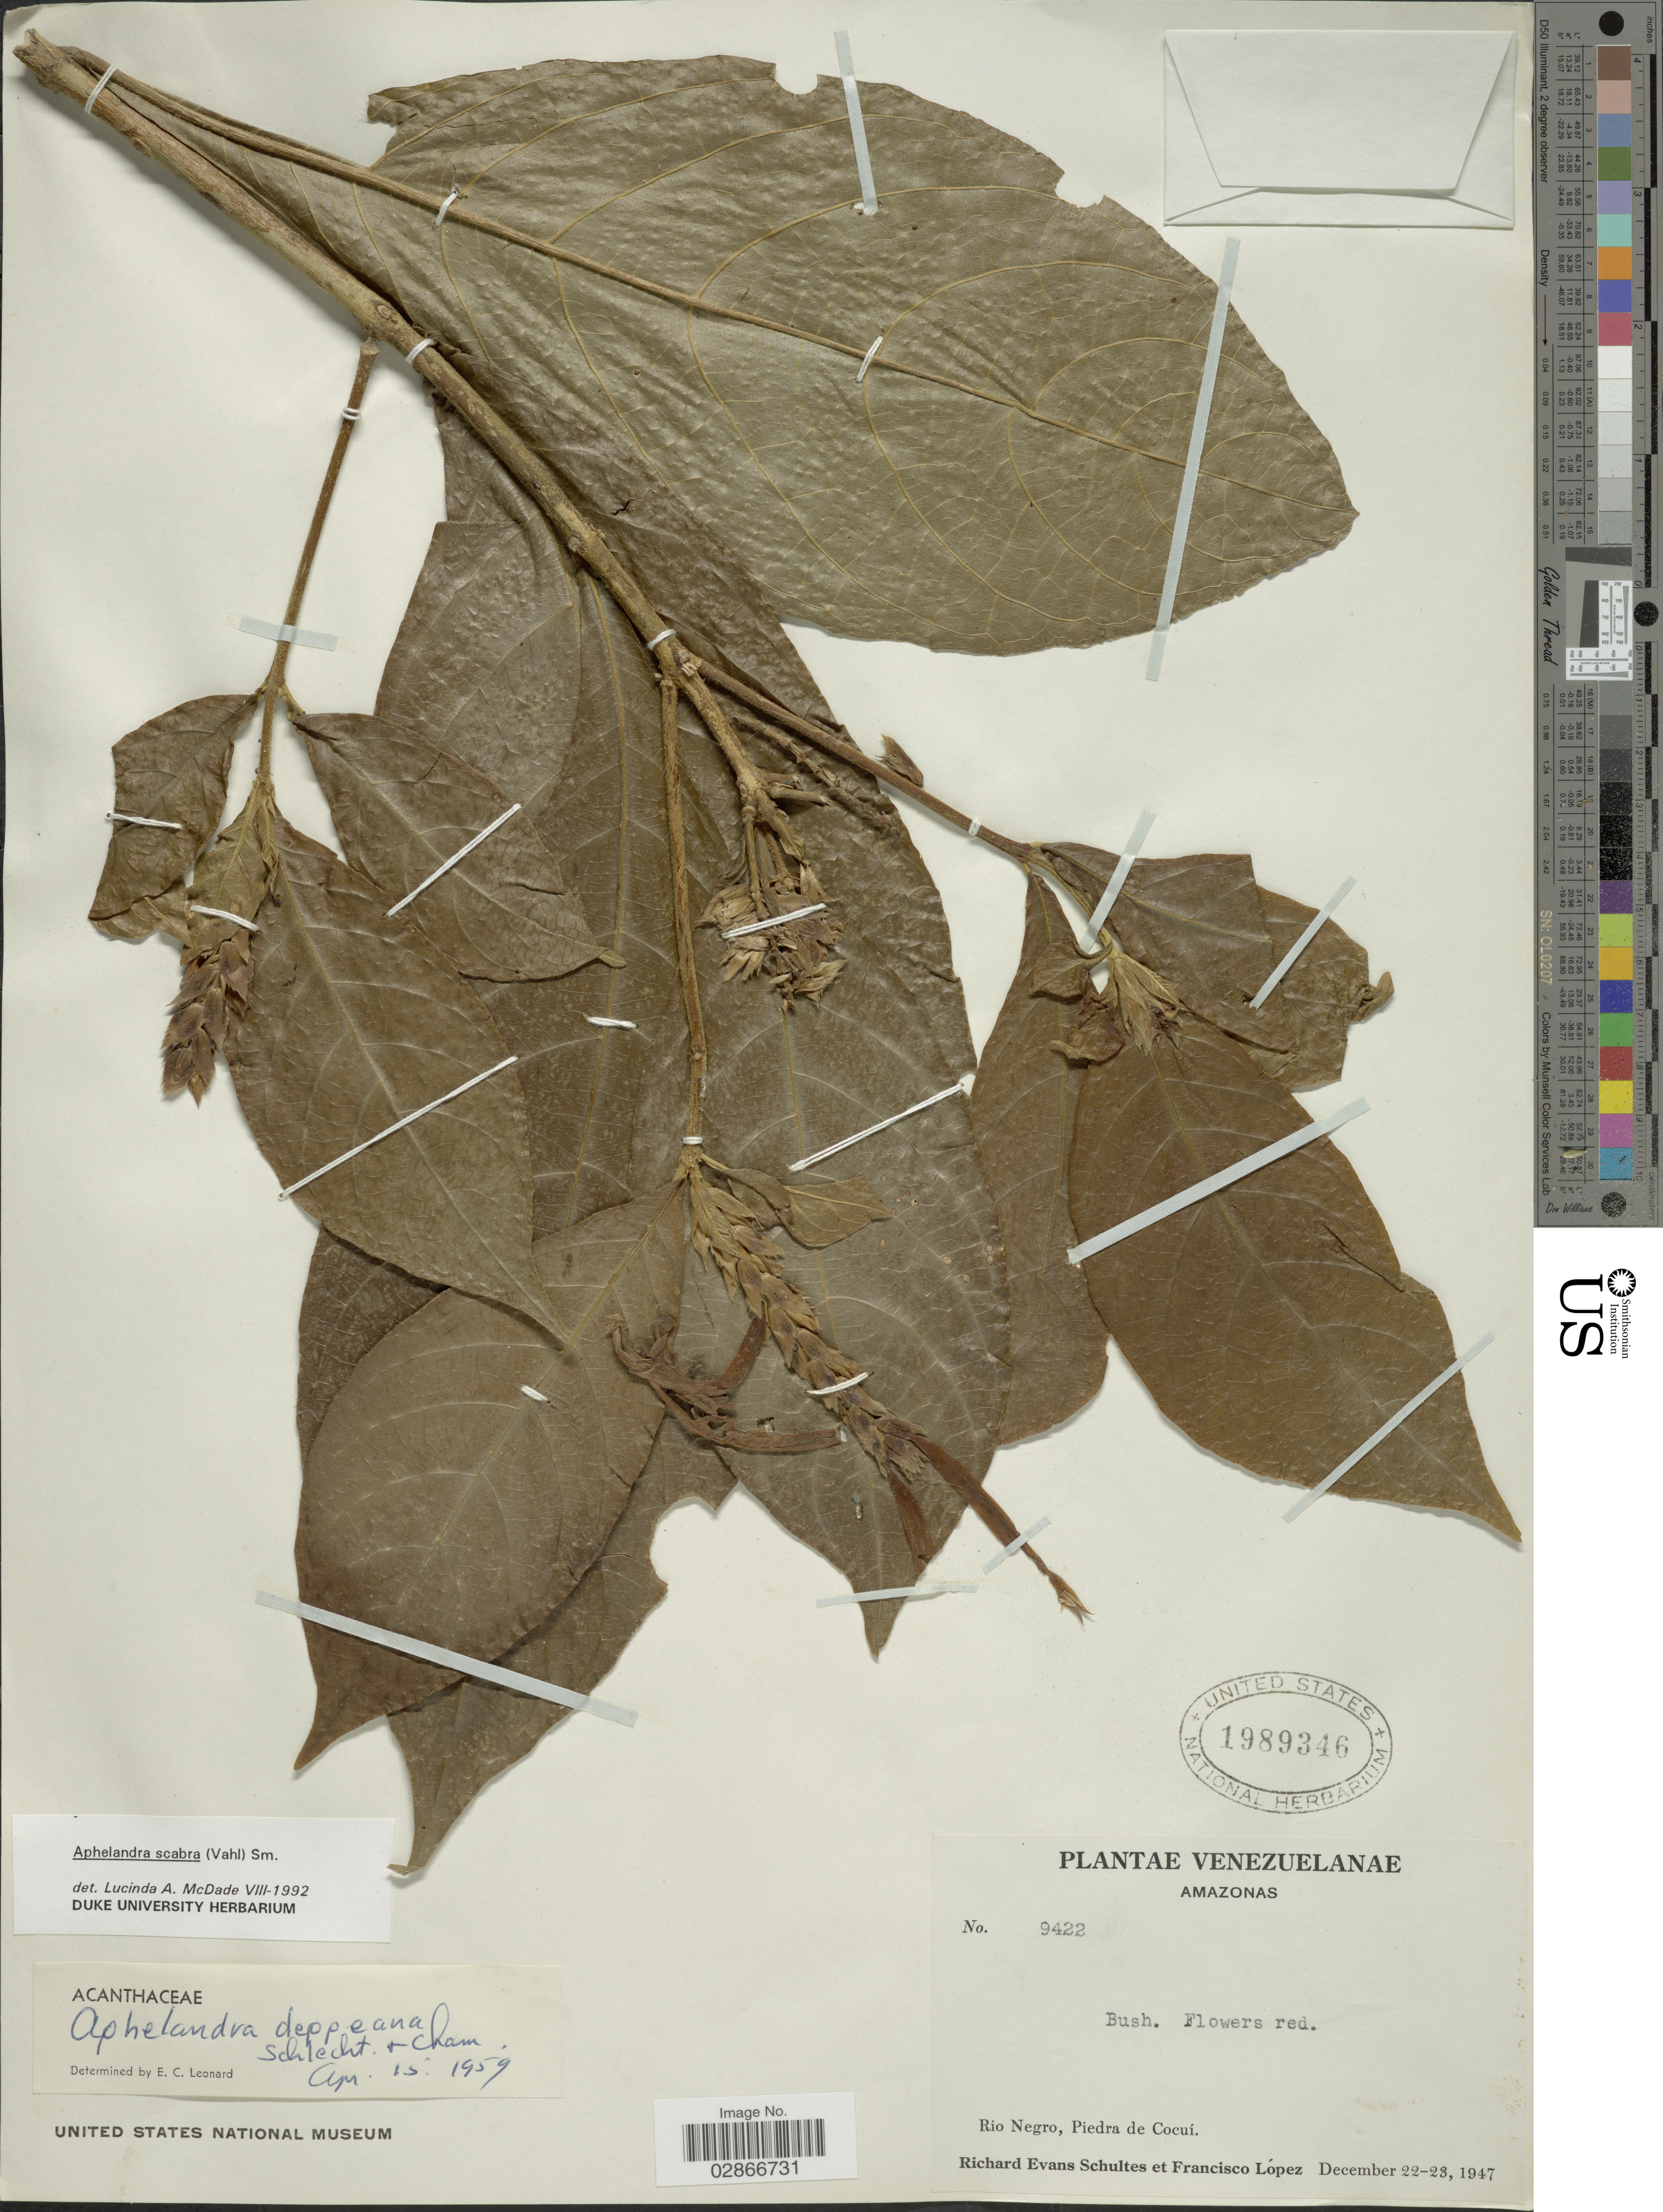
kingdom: Plantae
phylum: Tracheophyta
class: Magnoliopsida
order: Lamiales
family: Acanthaceae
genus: Aphelandra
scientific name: Aphelandra deppeana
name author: Schltdl. & Cham.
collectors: R. E. Schultes & F. Lopéz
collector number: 9422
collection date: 1947-12-22/1947-12-23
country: Venezuela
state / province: Amazonas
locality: Rio Negro, Piedra de Cocuí.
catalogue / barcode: US 1989346